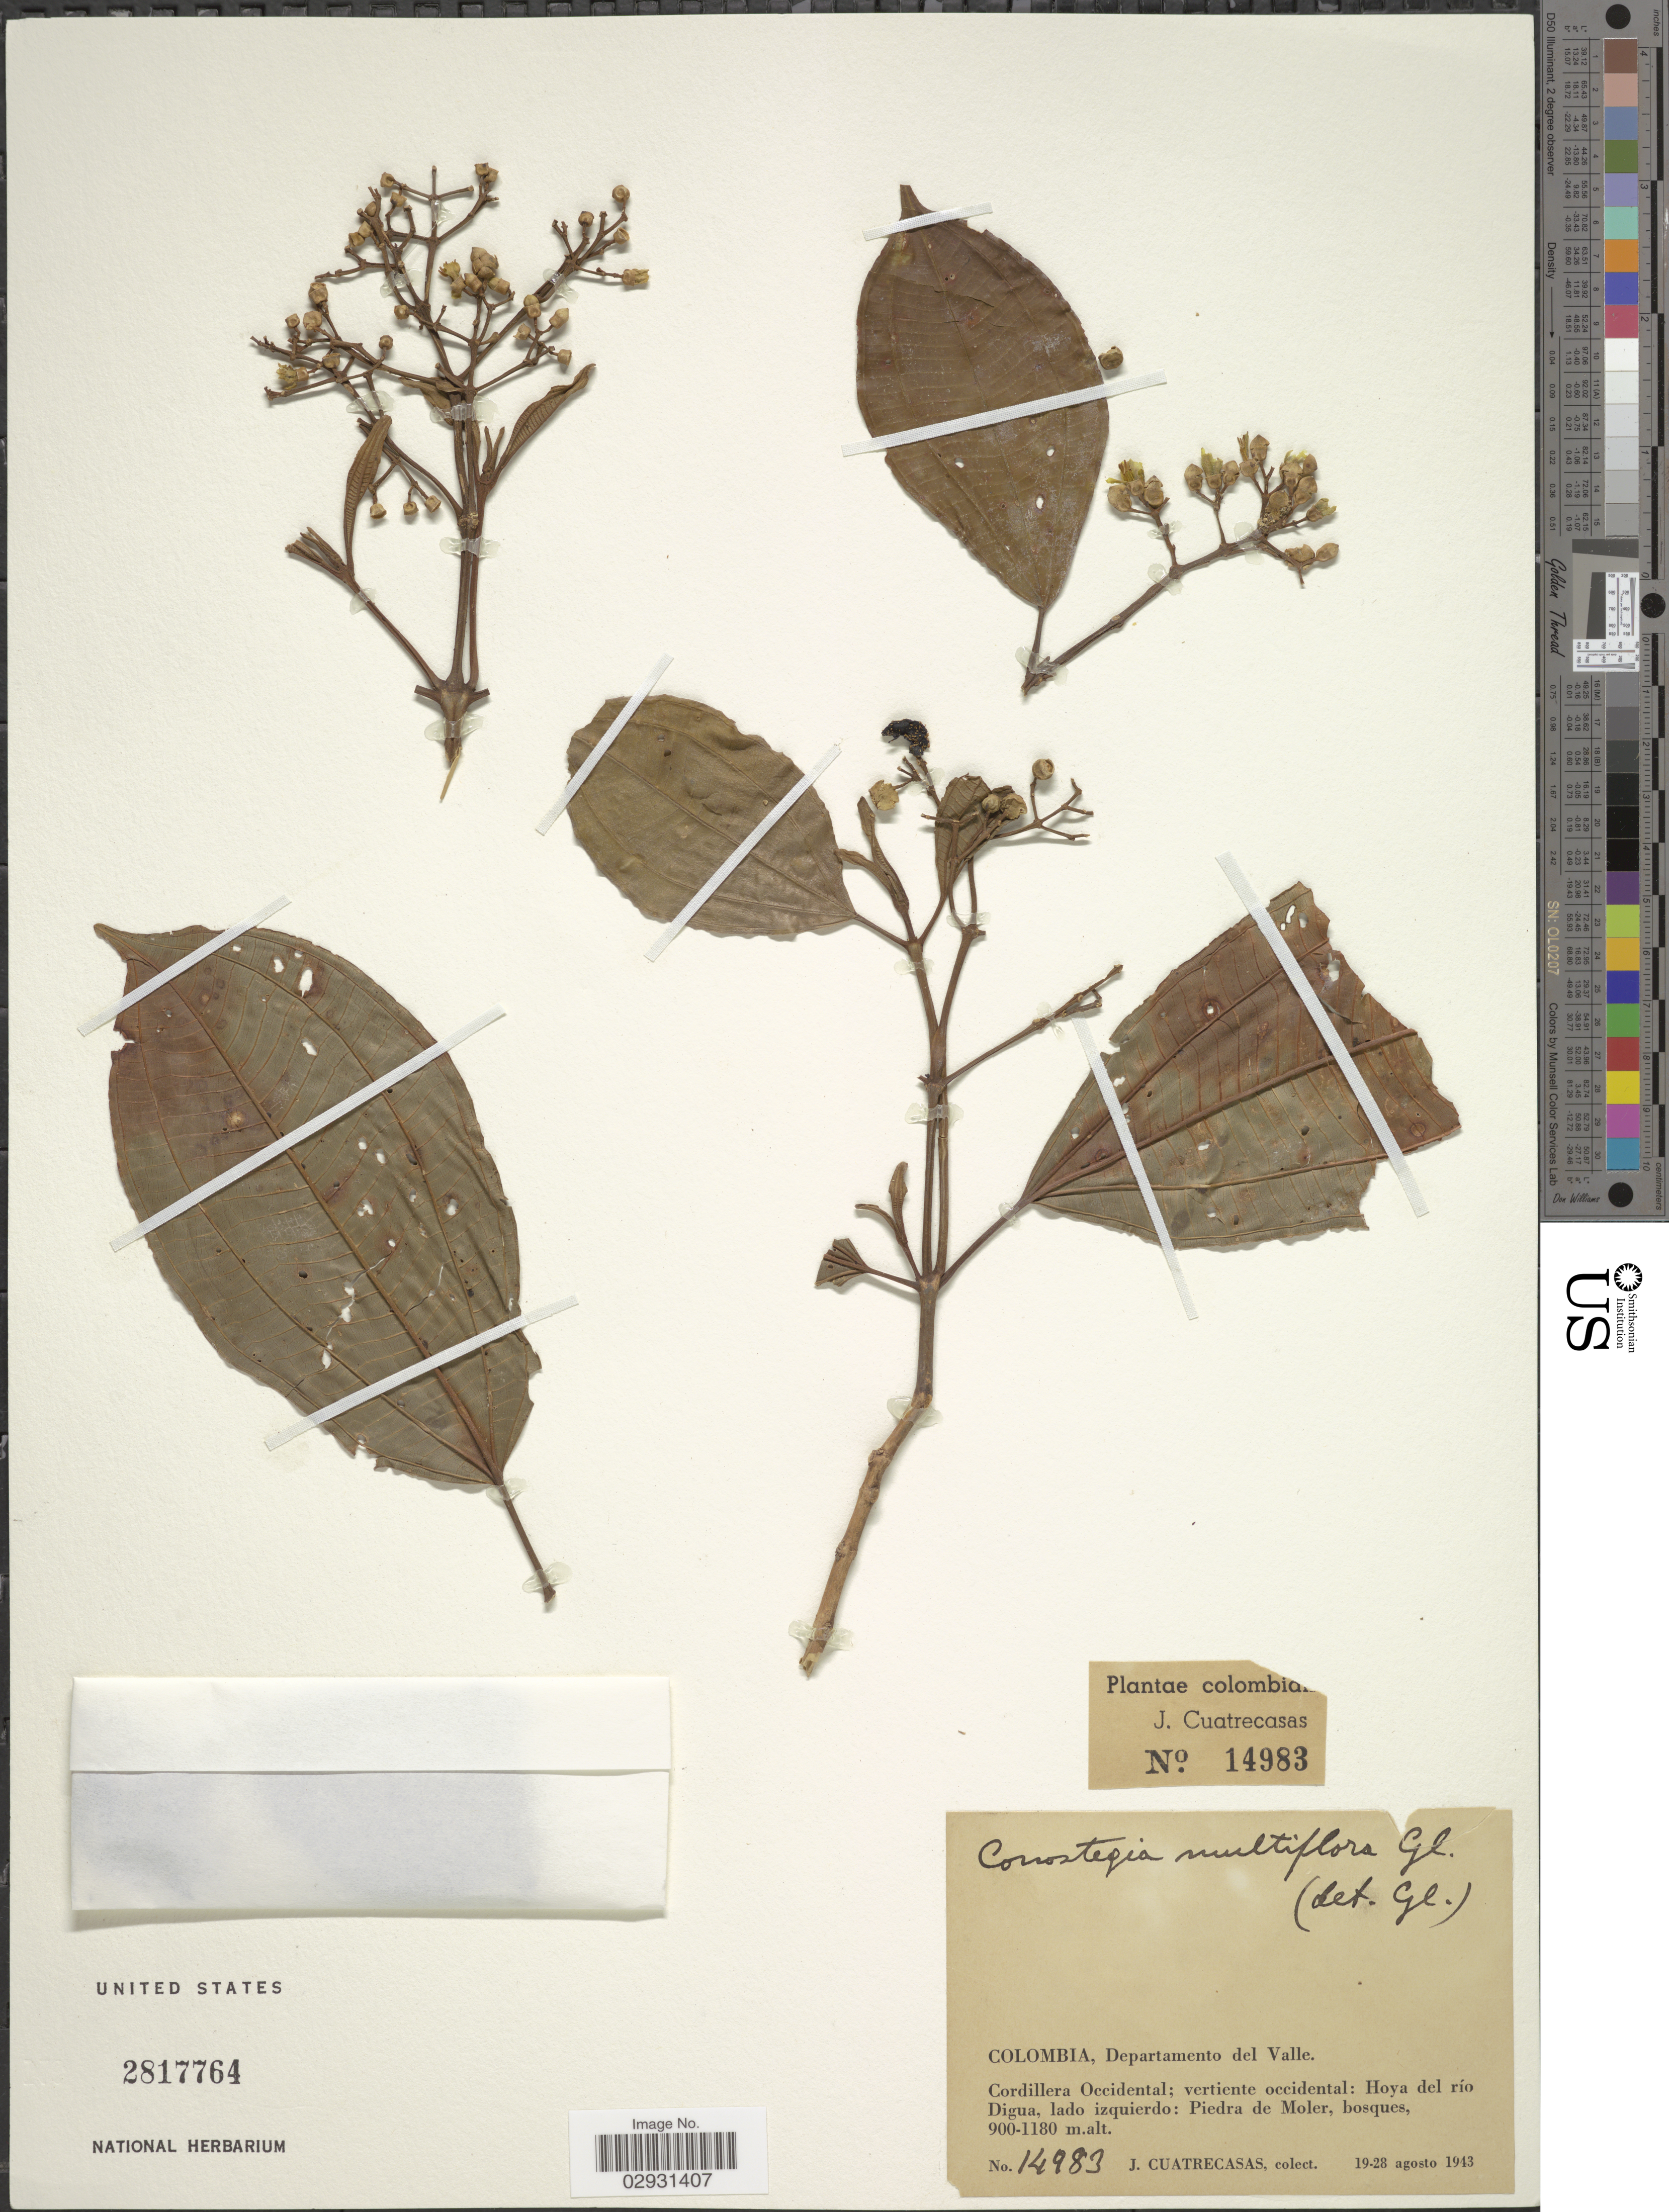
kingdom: Plantae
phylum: Tracheophyta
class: Magnoliopsida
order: Myrtales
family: Melastomataceae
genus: Conostegia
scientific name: Conostegia montana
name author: (Sw.) D. Don ex DC.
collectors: J. Cuatrecasas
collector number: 14983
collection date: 1943-08-19/1943-08-28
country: Colombia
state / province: Valle del Cauca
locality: Departamento del Valle. Cordillera Occidental; vertiente occidental; Hoya del río Digua, lado izquierdo: Piedra de Moler.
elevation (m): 900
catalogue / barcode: US 2817764